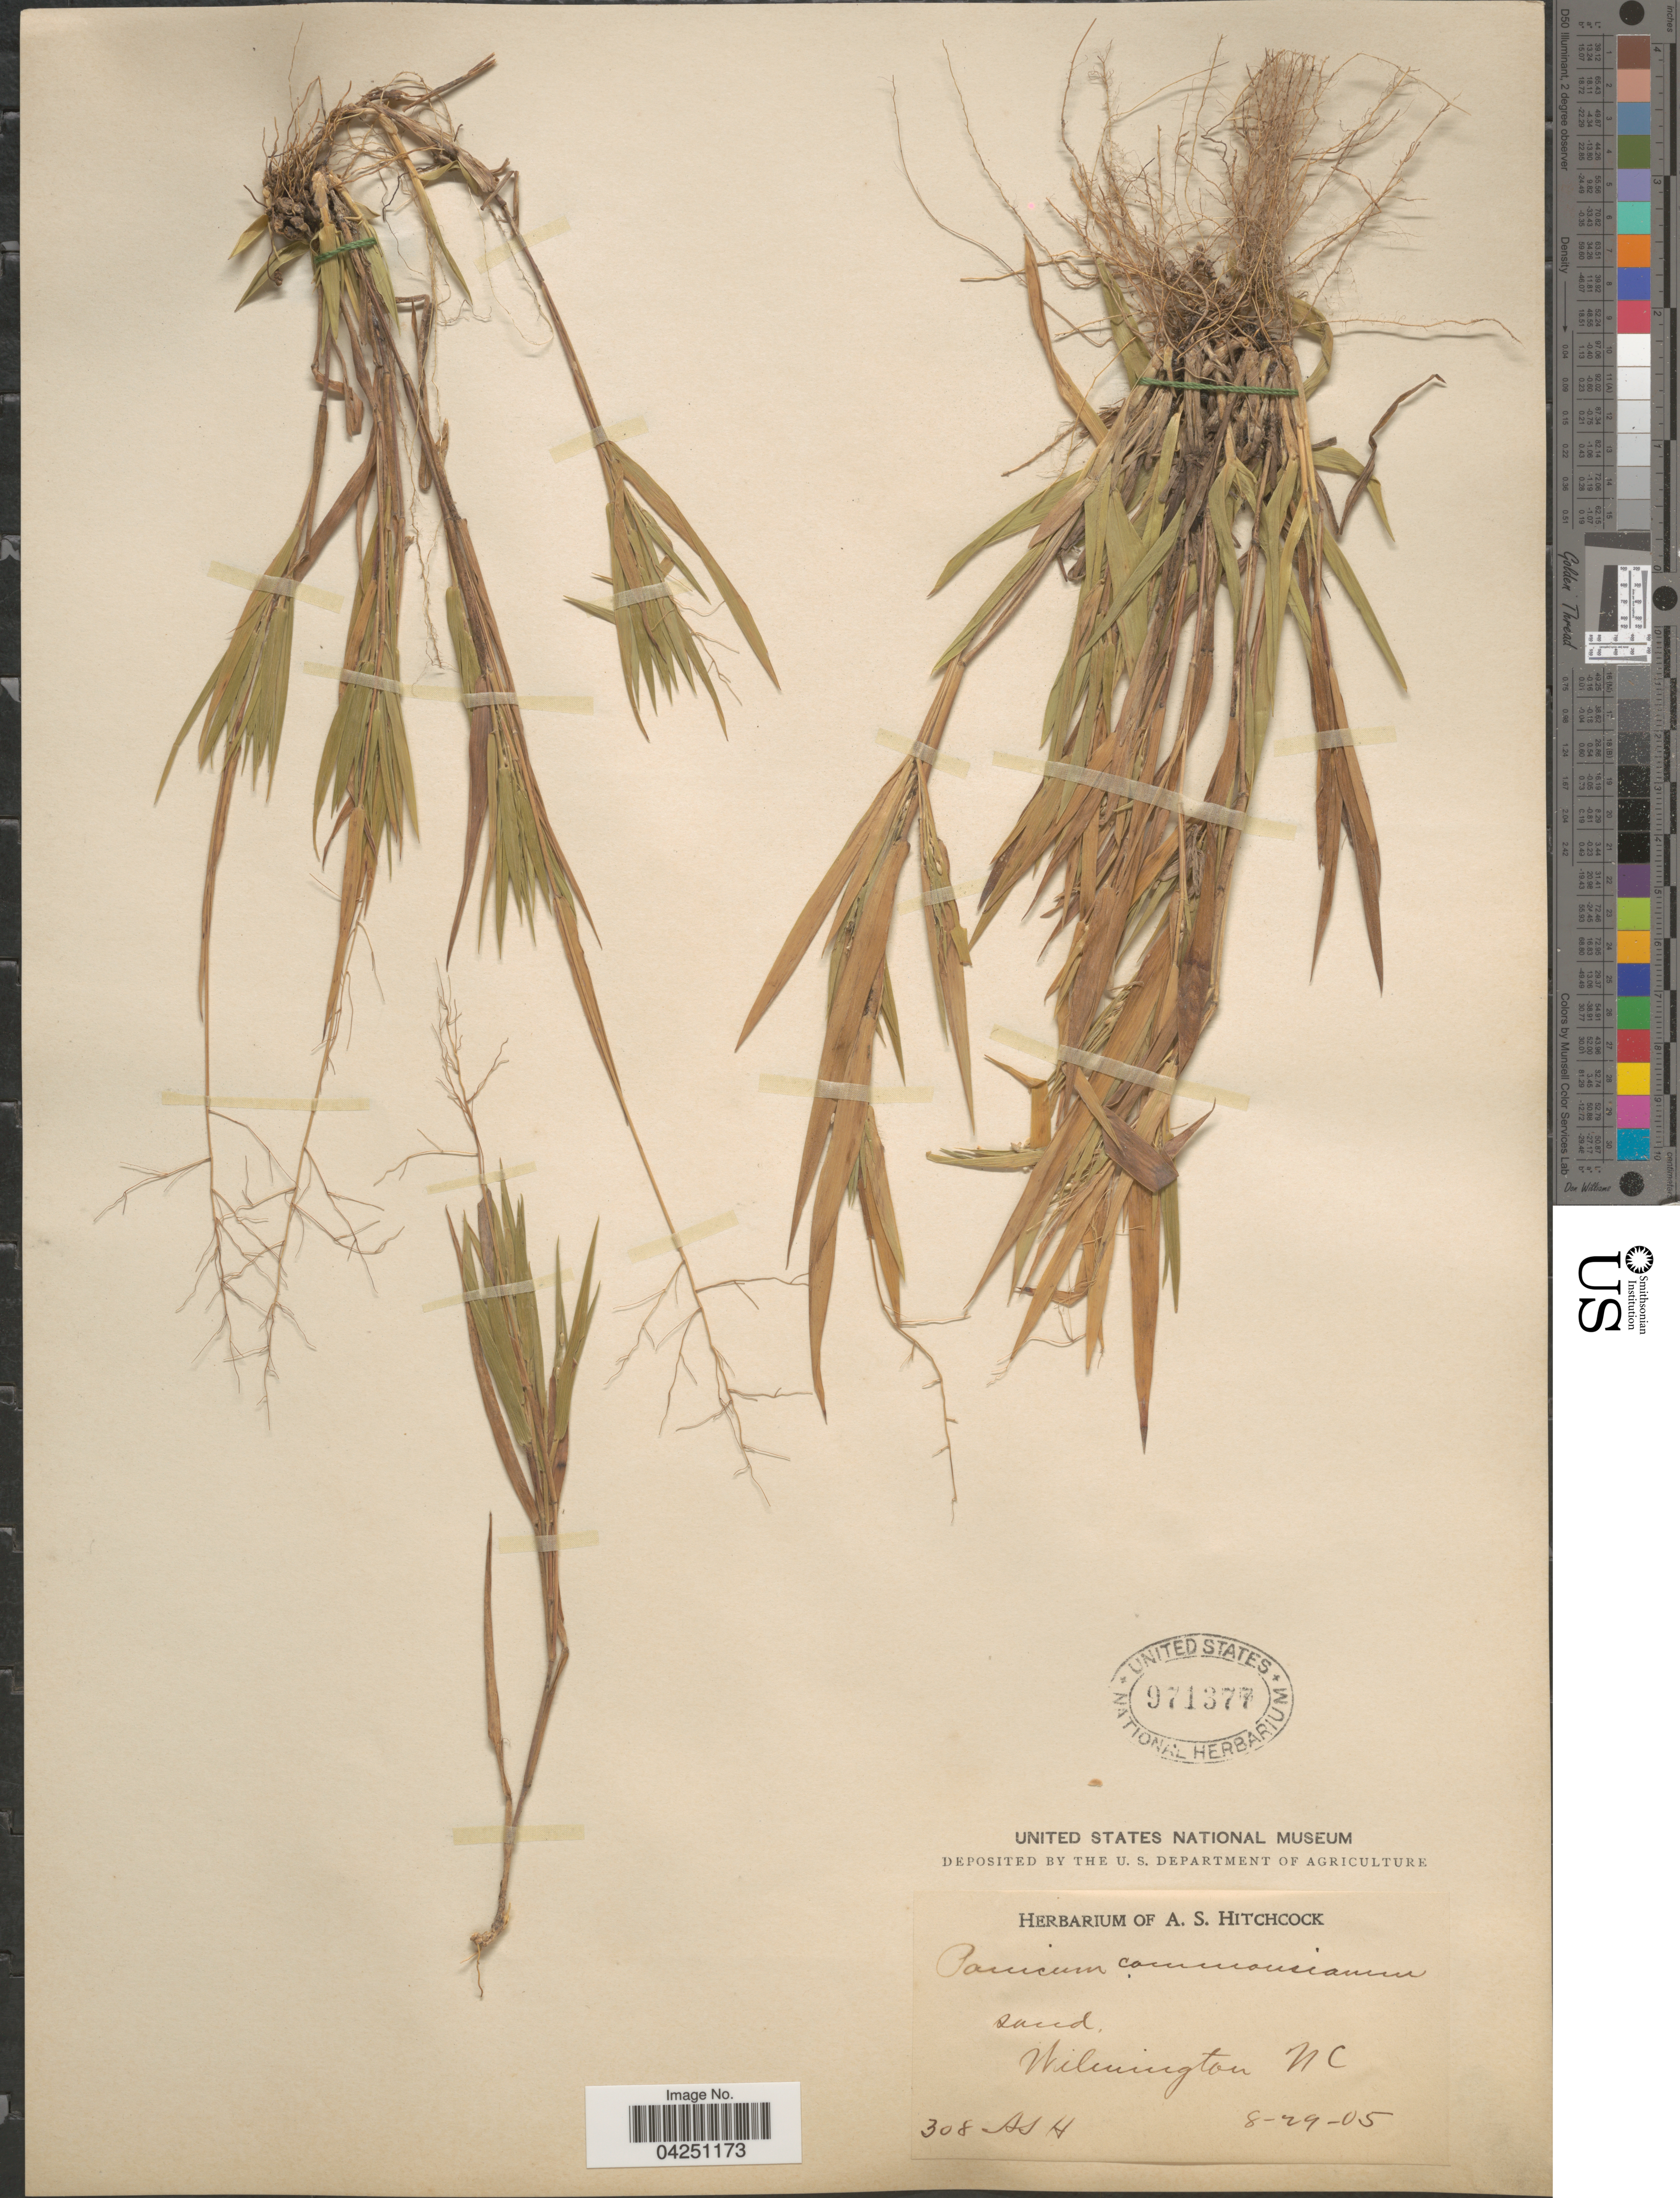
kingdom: Plantae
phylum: Tracheophyta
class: Liliopsida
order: Poales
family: Poaceae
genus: Dichanthelium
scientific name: Dichanthelium acuminatum var. acuminatum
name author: (Sw.) Gould & C.A. Clark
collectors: A. S. Hitchcock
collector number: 308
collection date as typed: Transcribed d/m/y: 29/8/5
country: United States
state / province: North Carolina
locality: Wilmington.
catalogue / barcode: US 971377